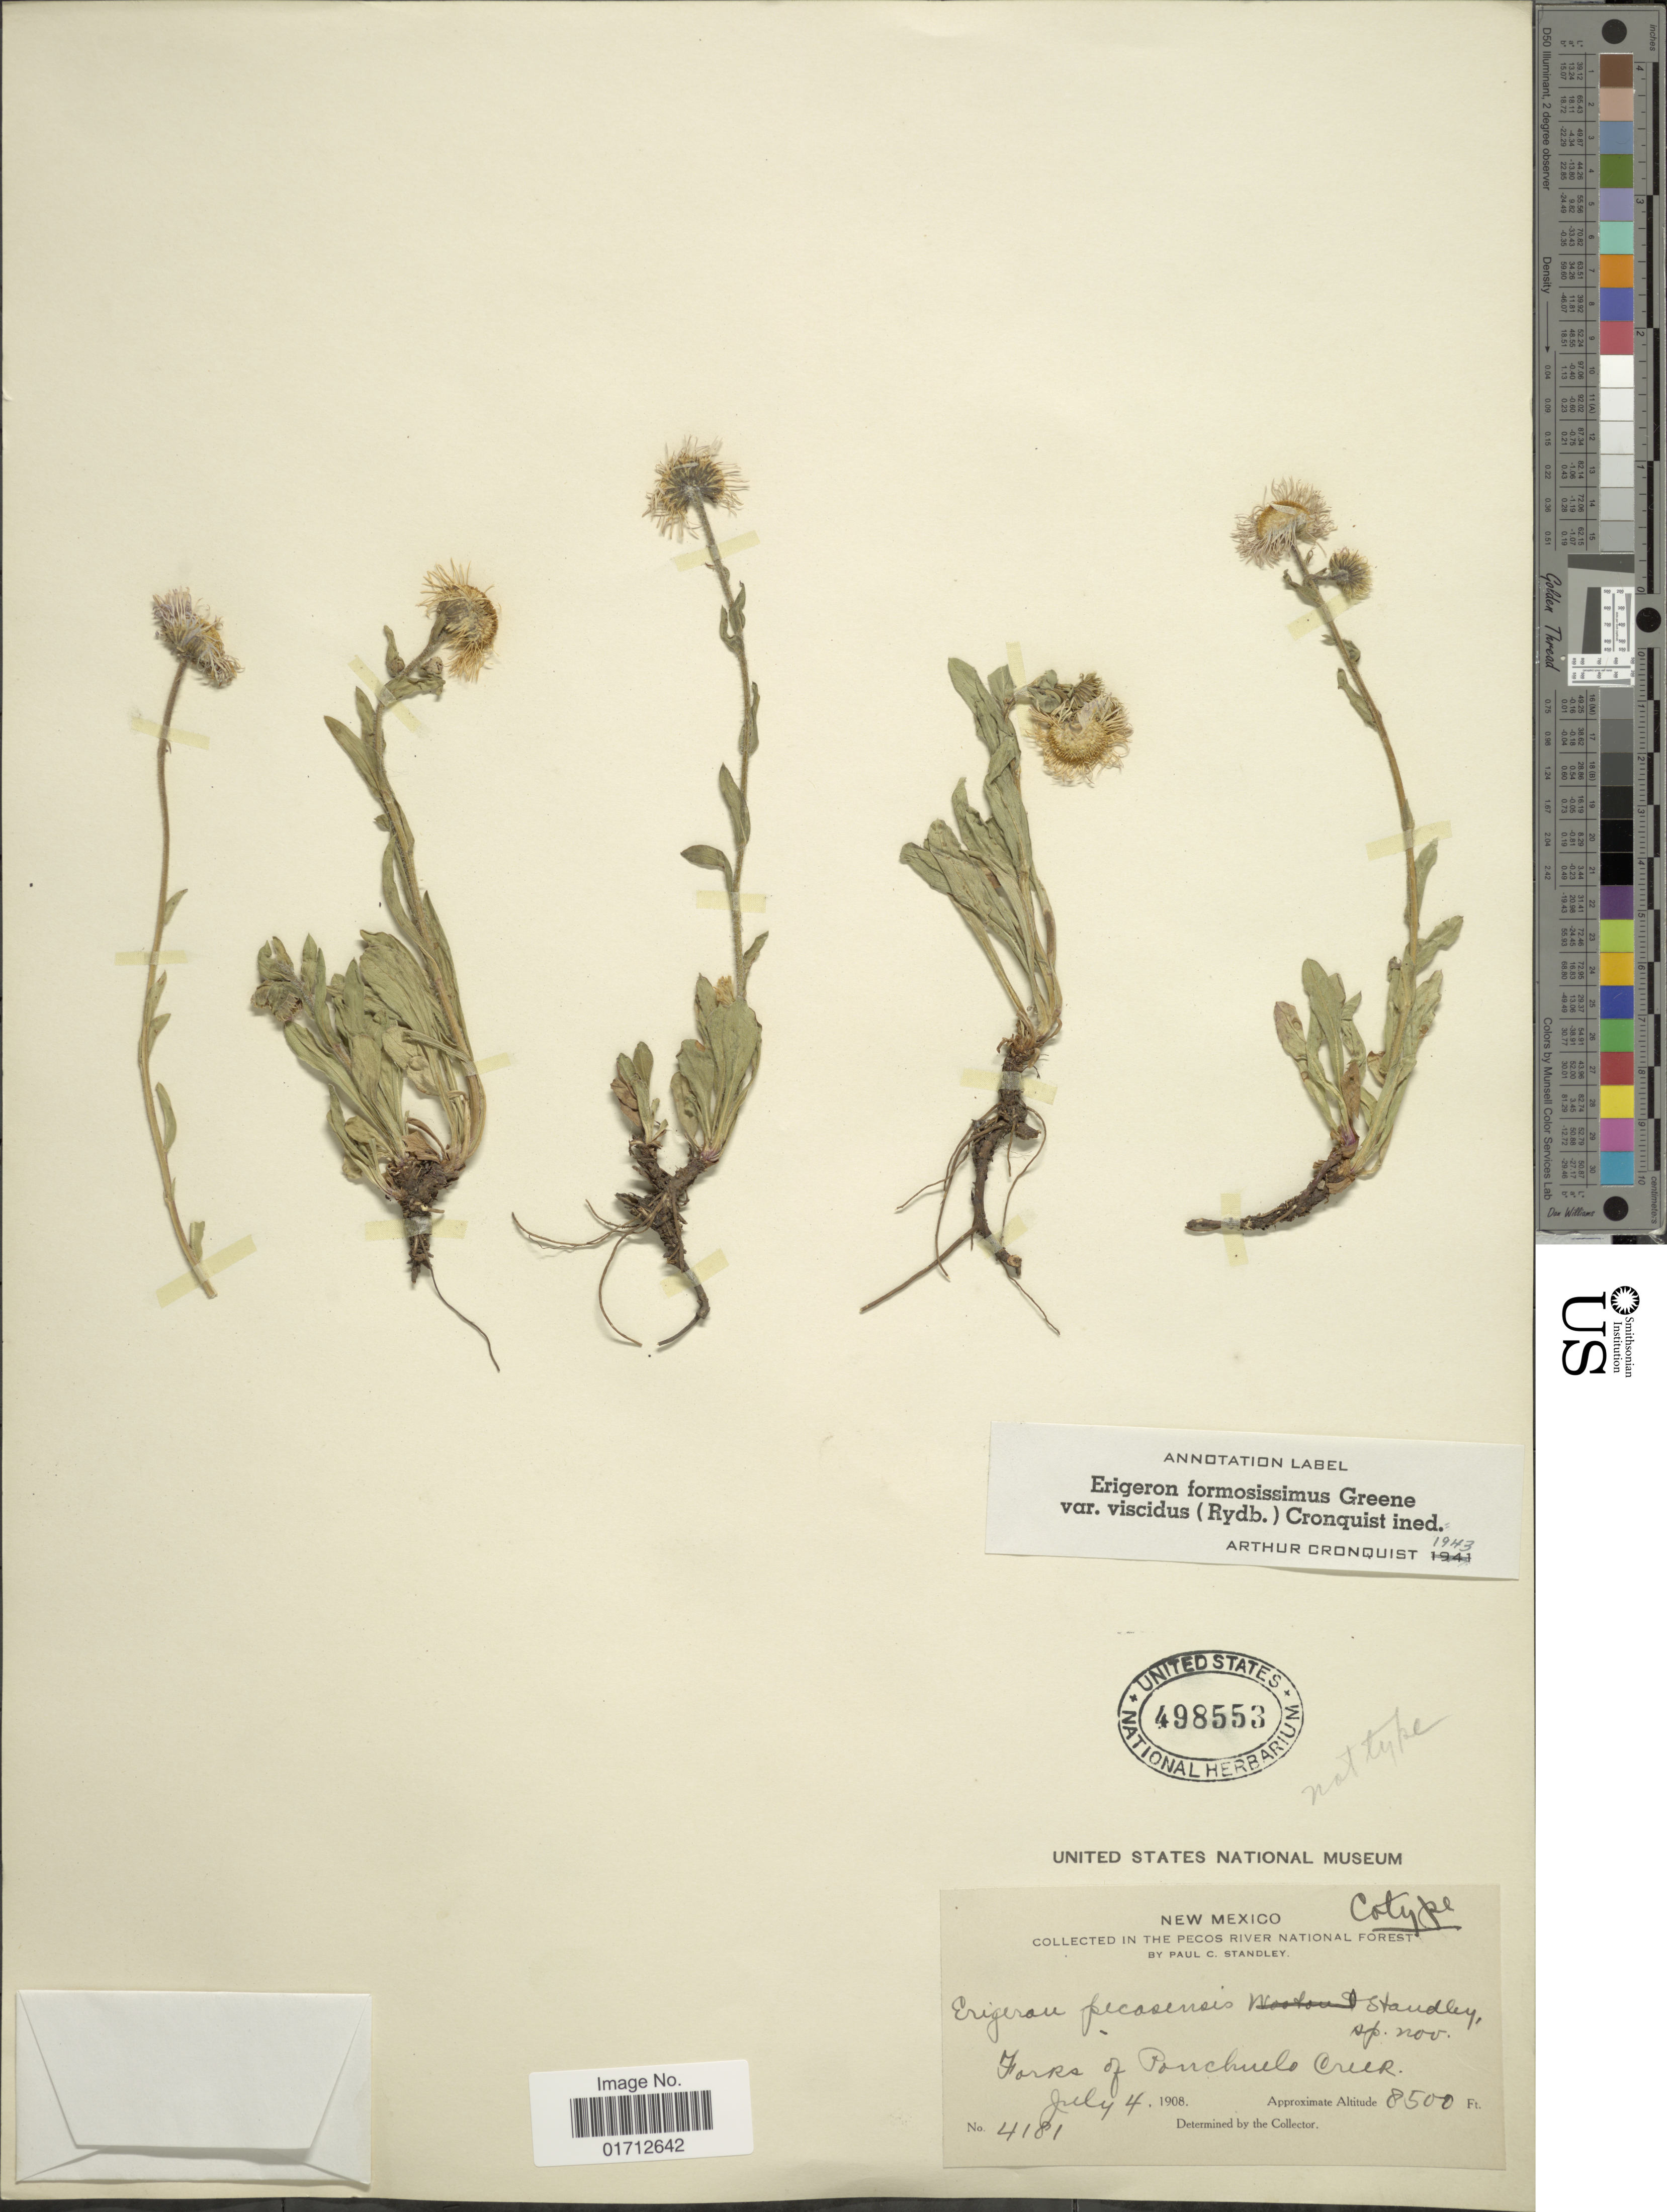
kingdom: Plantae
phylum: Tracheophyta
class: Magnoliopsida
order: Asterales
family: Asteraceae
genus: Erigeron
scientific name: Erigeron formosissimus var. viscidus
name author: (Rydb.) Cronq.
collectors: P. C. Standley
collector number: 4181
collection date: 1908-07-04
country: United States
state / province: New Mexico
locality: In the pecos River National Forest, Forks of Ponchulo Creek.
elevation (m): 2591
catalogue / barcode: US 498553